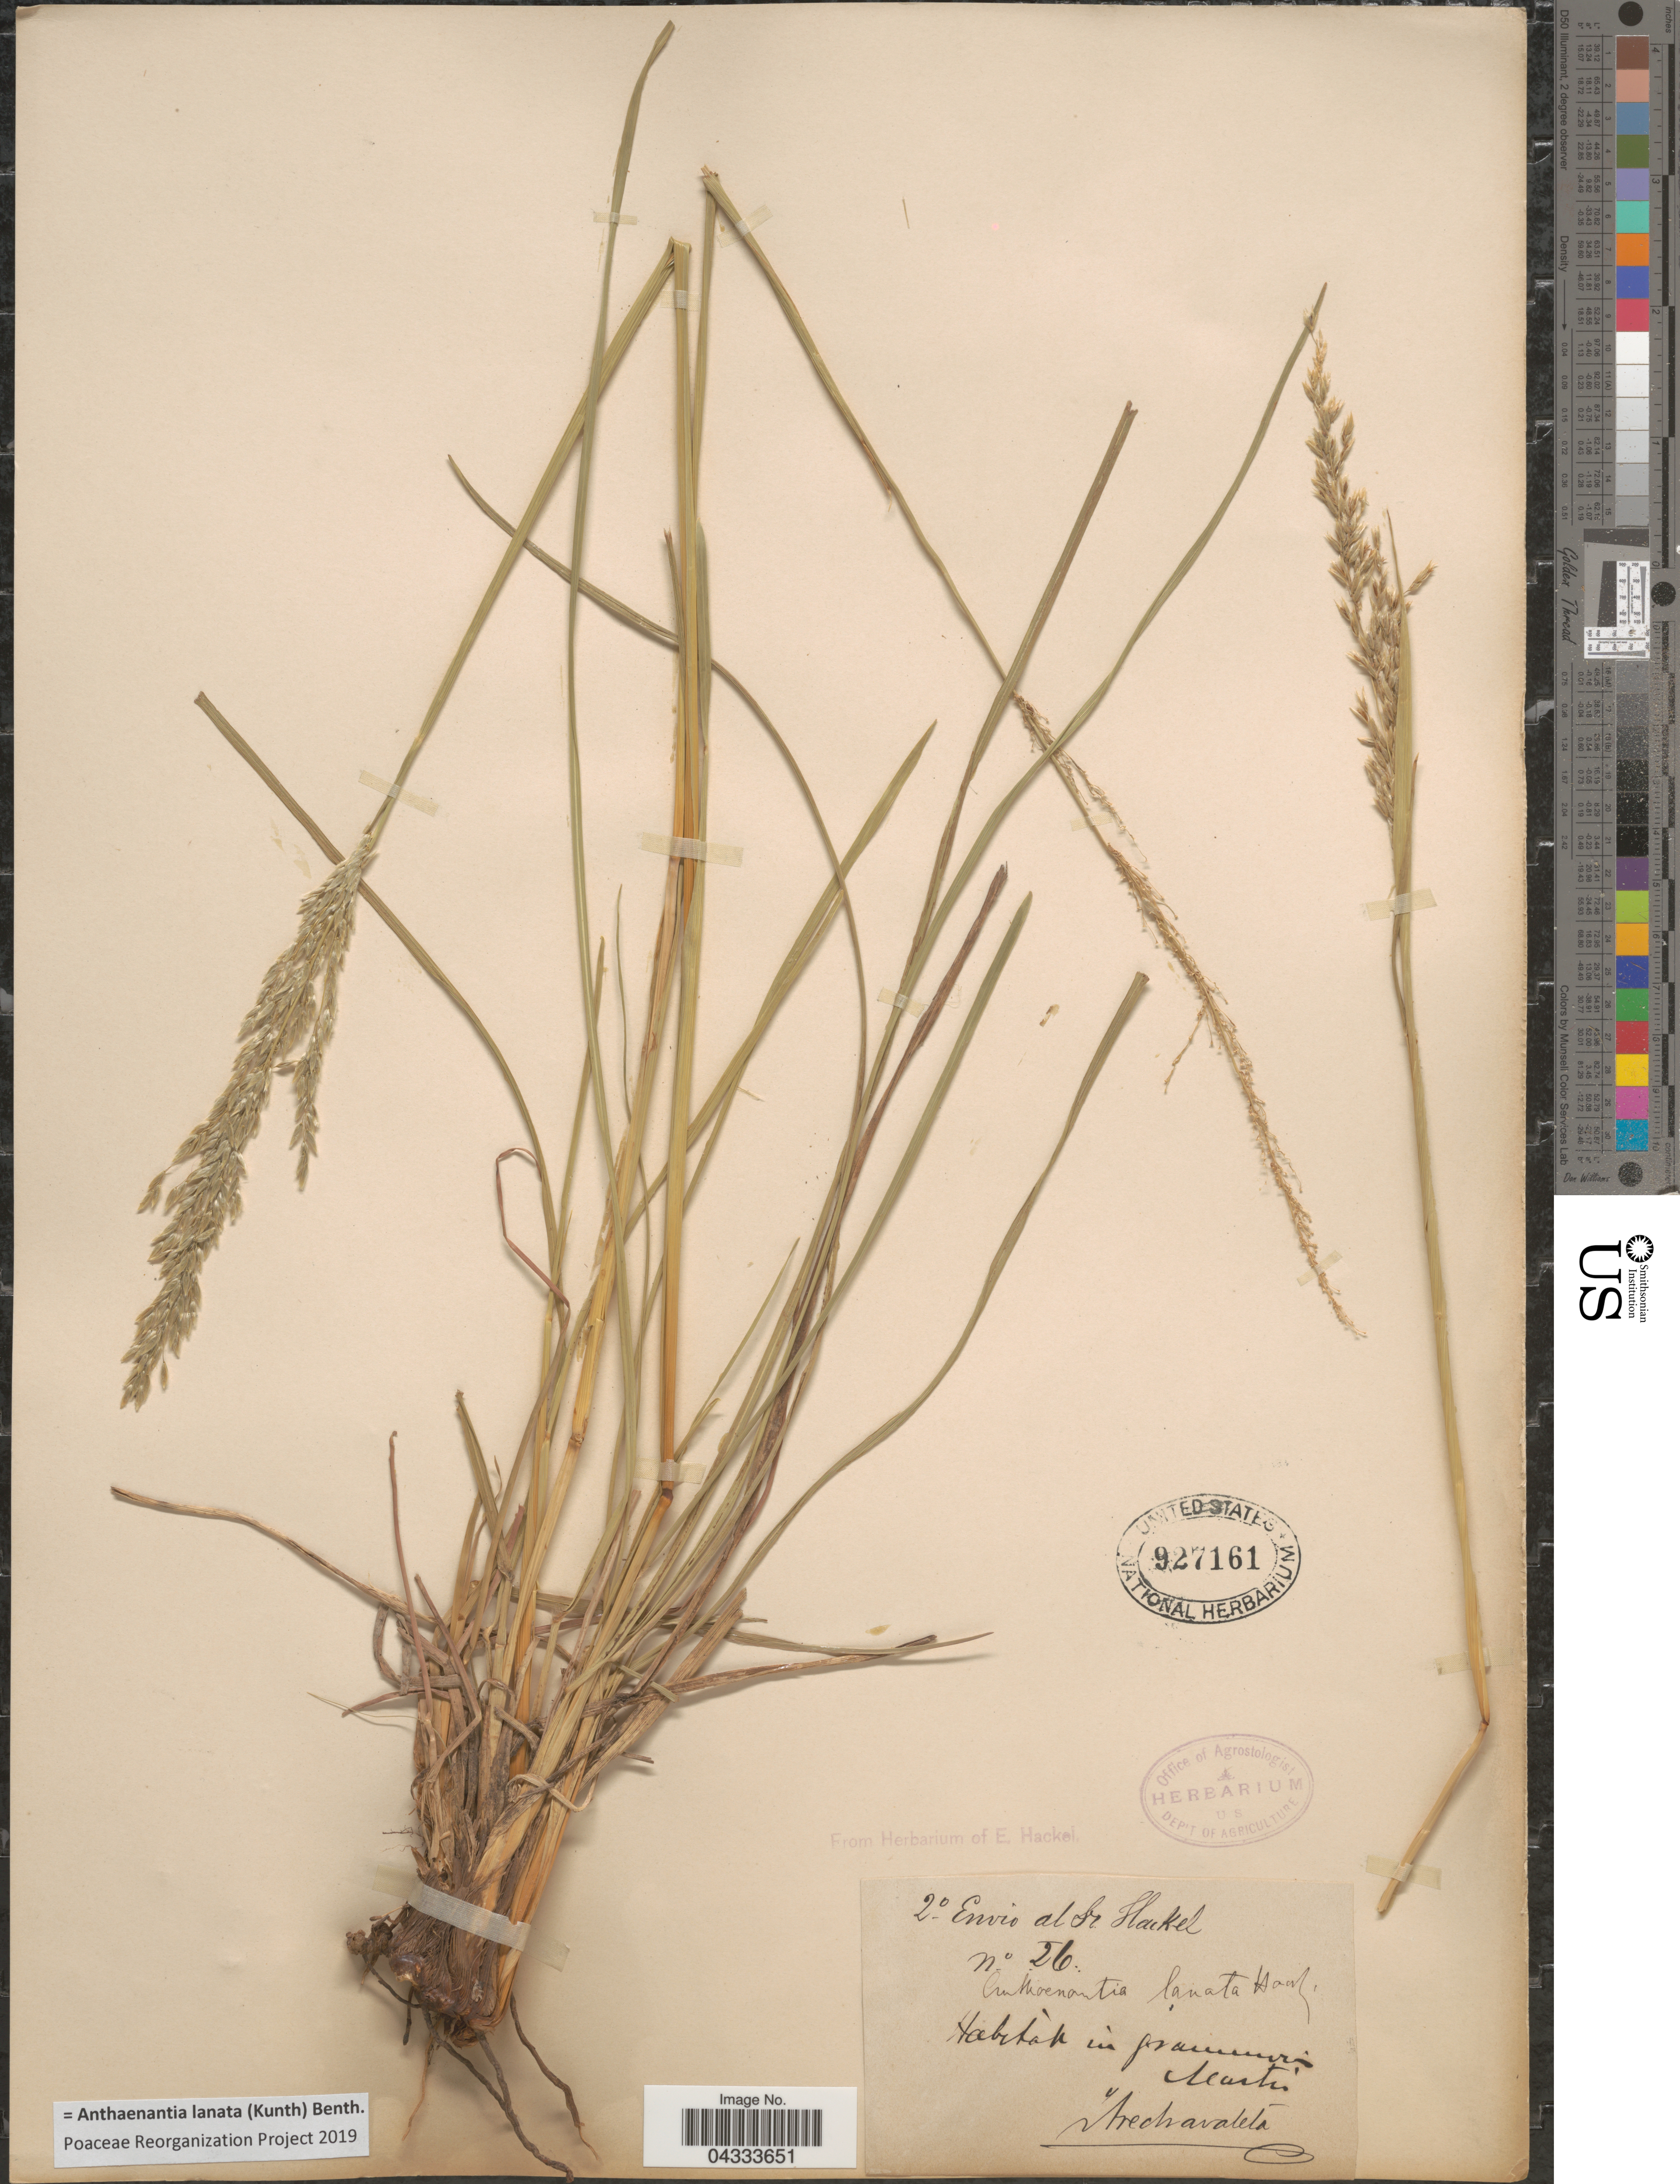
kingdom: Plantae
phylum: Tracheophyta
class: Liliopsida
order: Poales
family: Poaceae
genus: Anthaenantia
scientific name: Anthaenantia lanata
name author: (Kunth) Benth.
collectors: Arechavaleta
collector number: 26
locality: In graminosis.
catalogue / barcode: US 927161